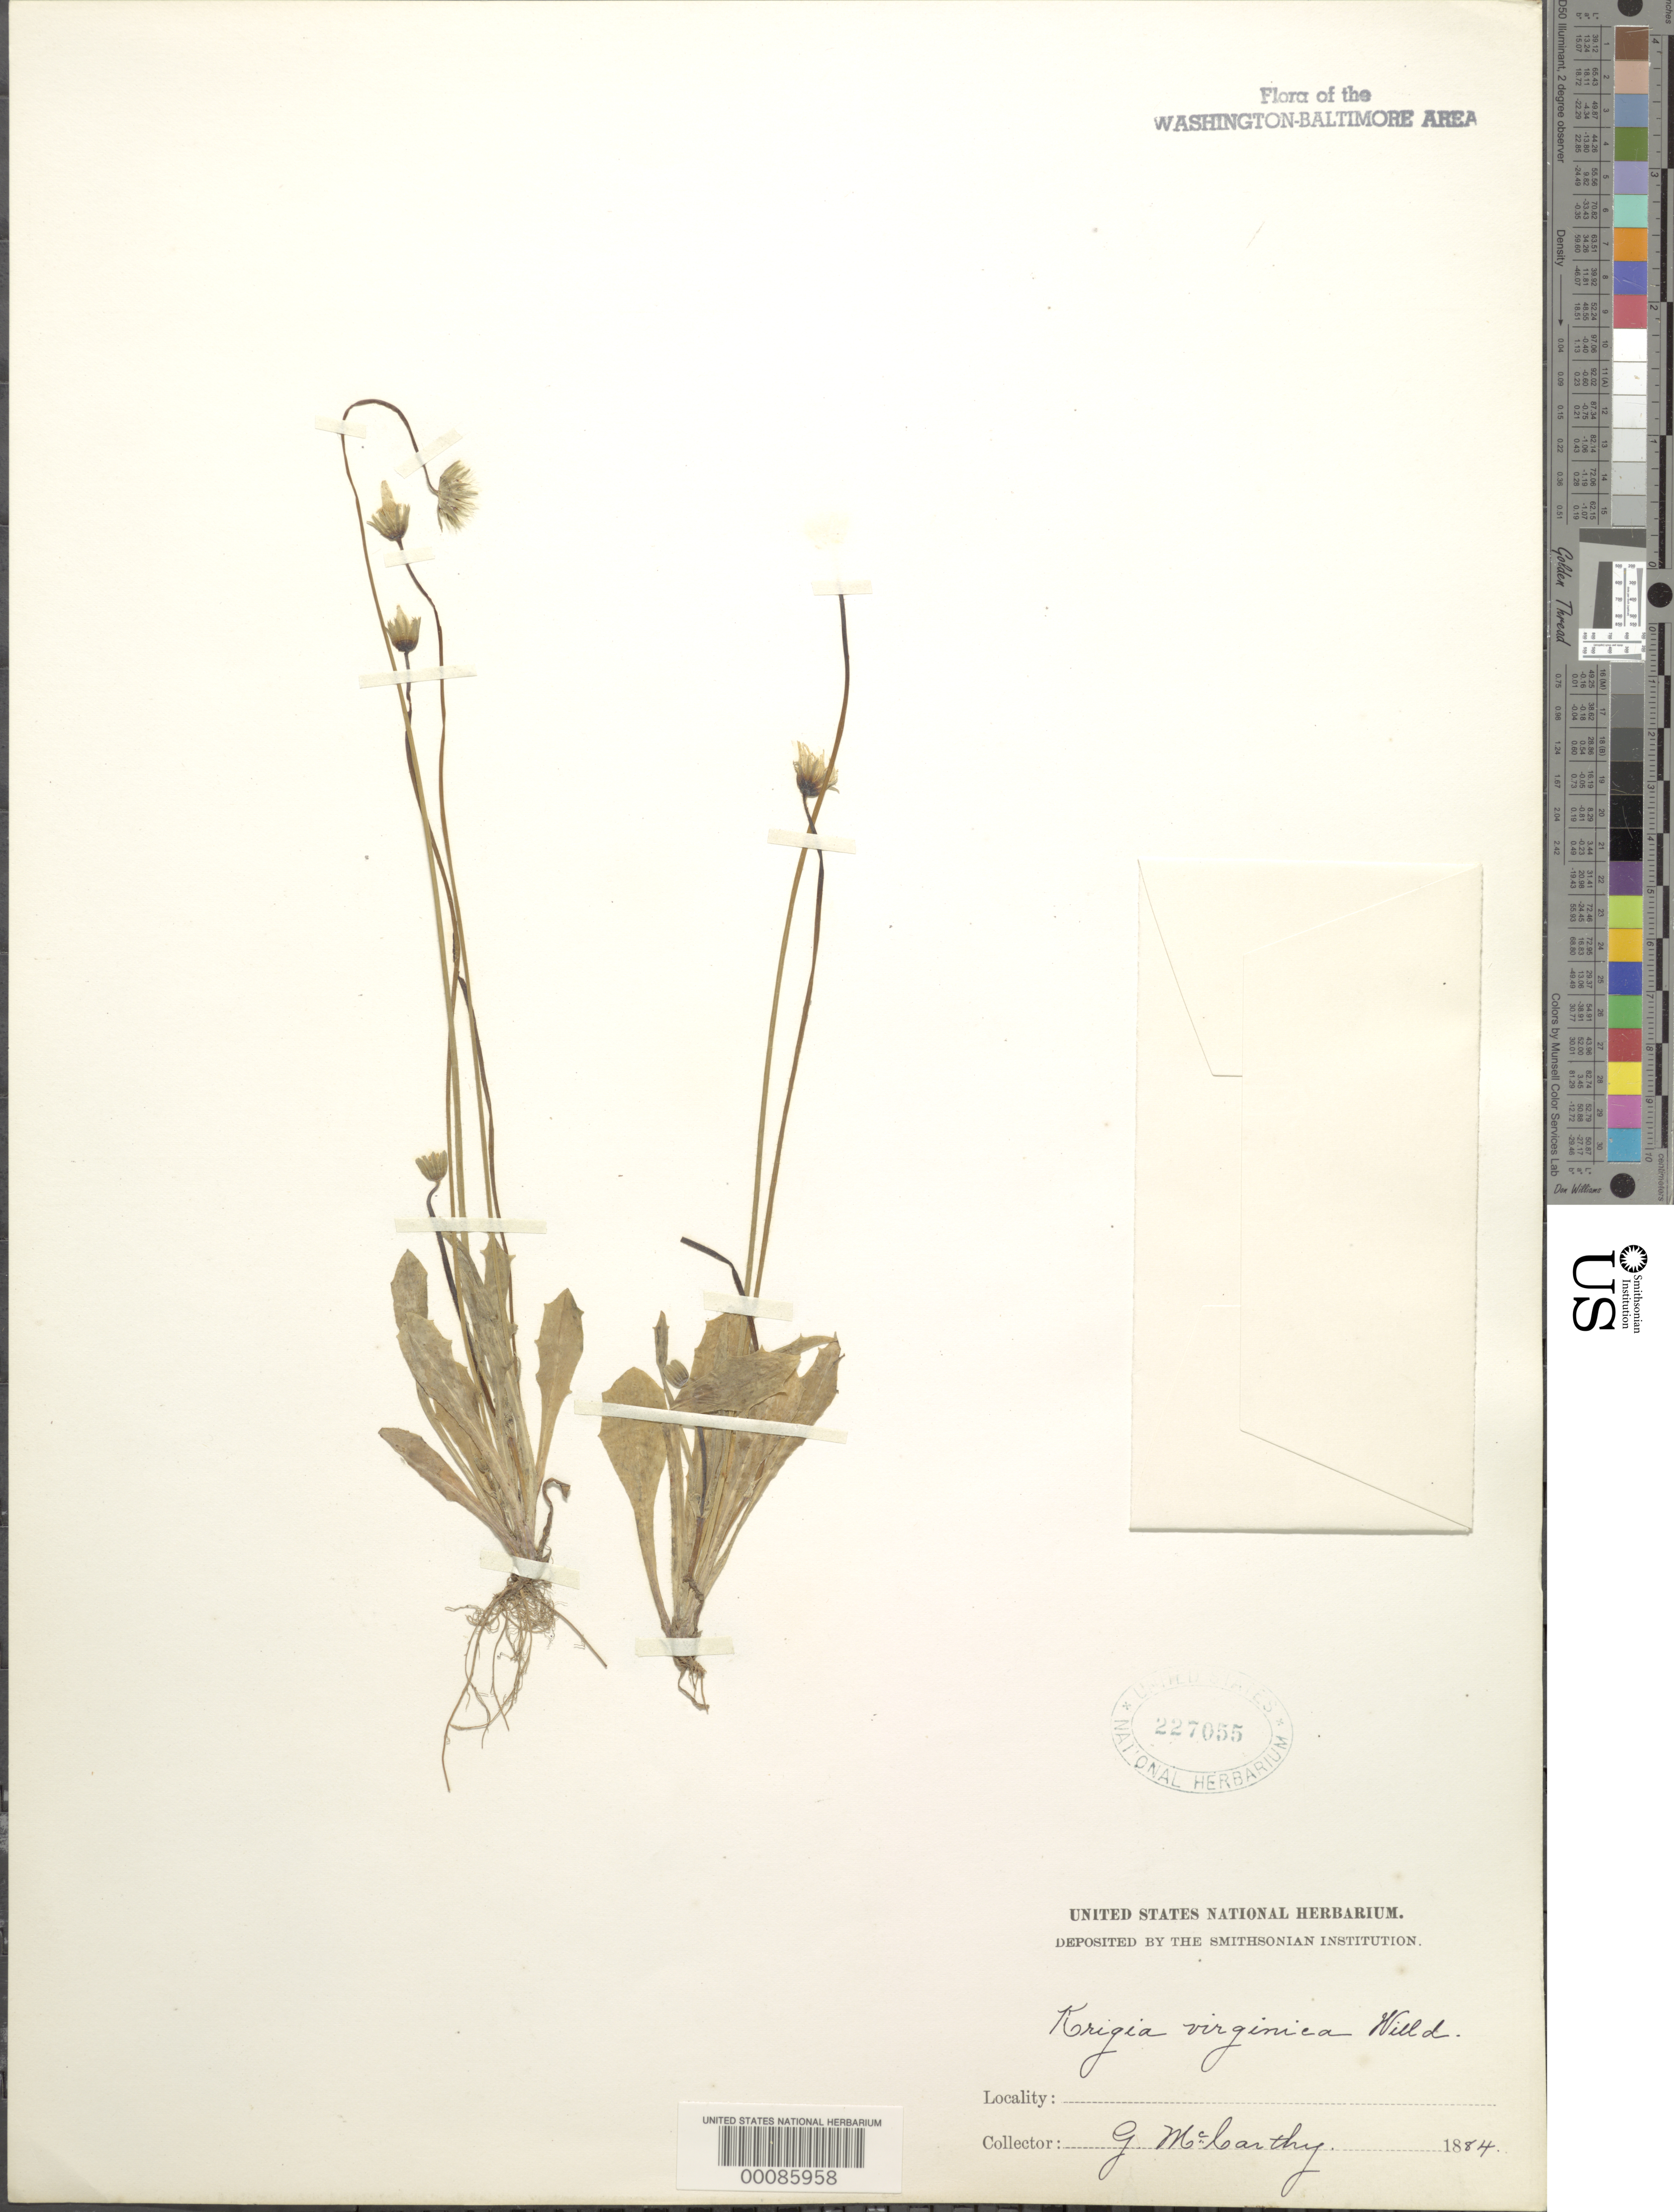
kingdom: Plantae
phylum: Tracheophyta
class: Magnoliopsida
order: Asterales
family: Asteraceae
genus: Krigia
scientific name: Krigia virginica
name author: (L.) Willd.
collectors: G. McCarthy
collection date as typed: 1884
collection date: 1884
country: United States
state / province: District of Columbia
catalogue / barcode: US 227055